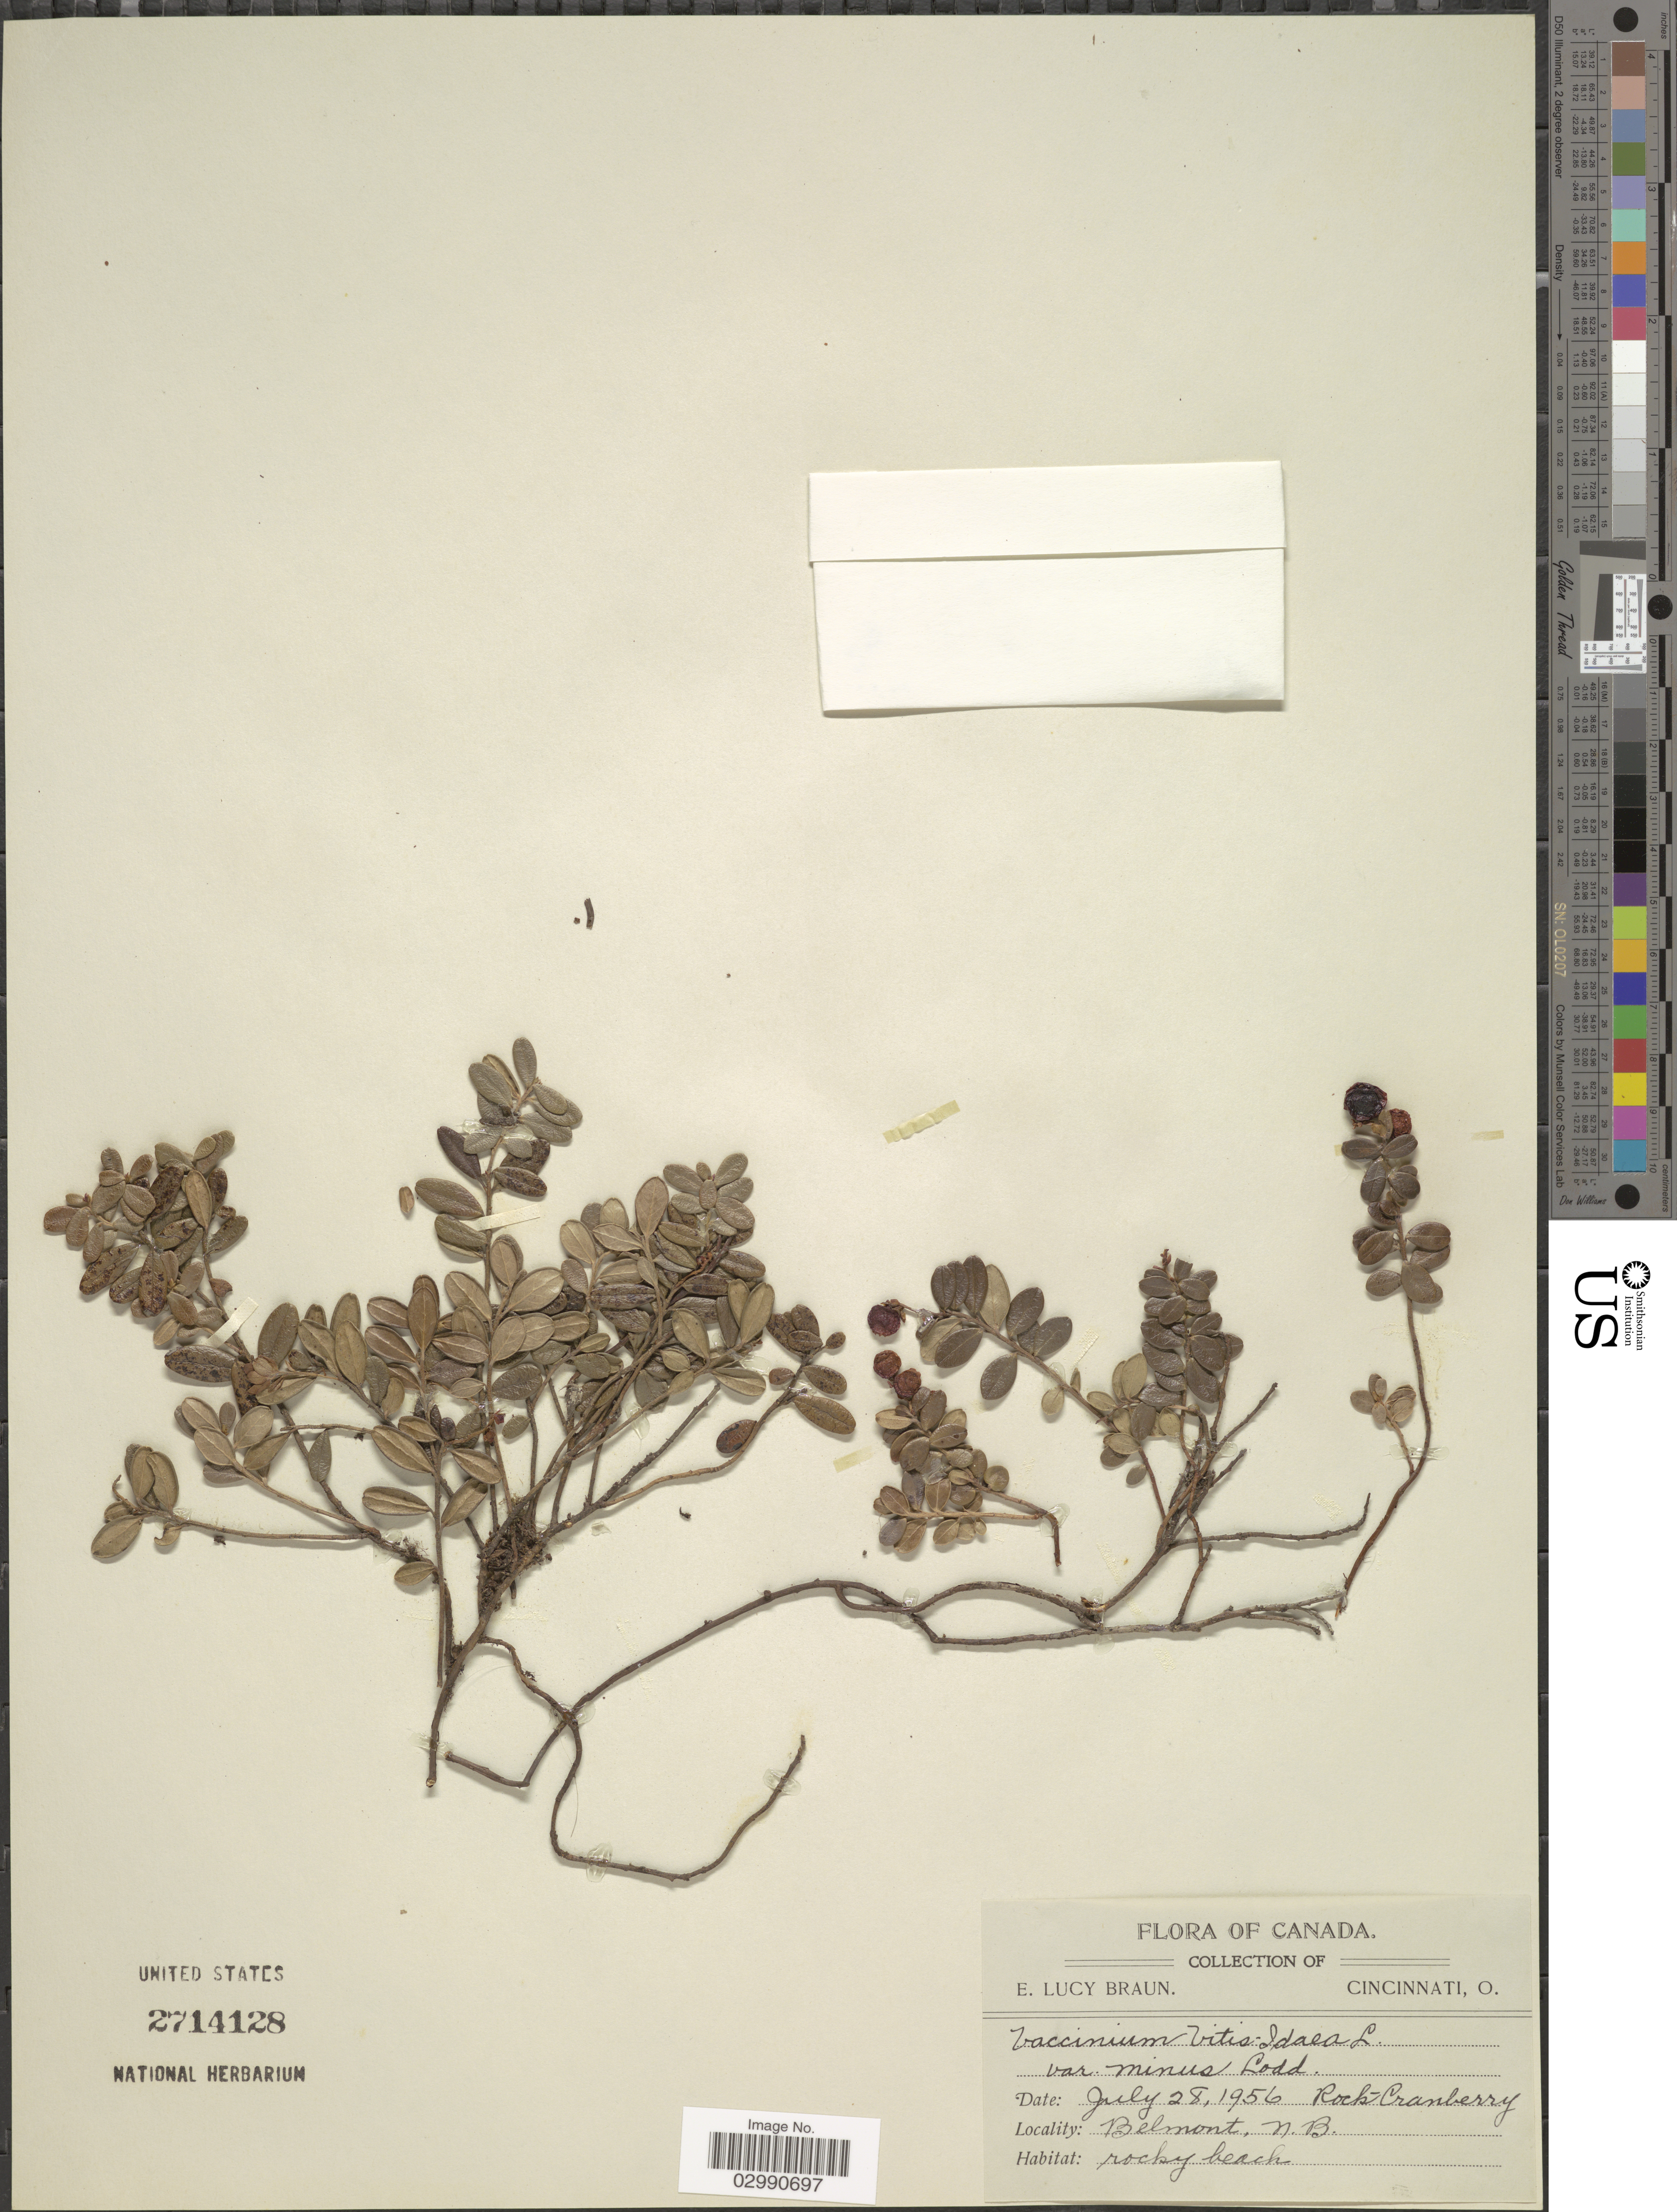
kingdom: Plantae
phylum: Tracheophyta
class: Magnoliopsida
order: Ericales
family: Ericaceae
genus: Vaccinium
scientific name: Vaccinium vitis-idaea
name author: L.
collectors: E. L. Braun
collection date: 1956-07-28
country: Canada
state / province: New Brunswick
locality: Rock Cranberry, Belmont, N. B.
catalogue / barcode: US 2714128